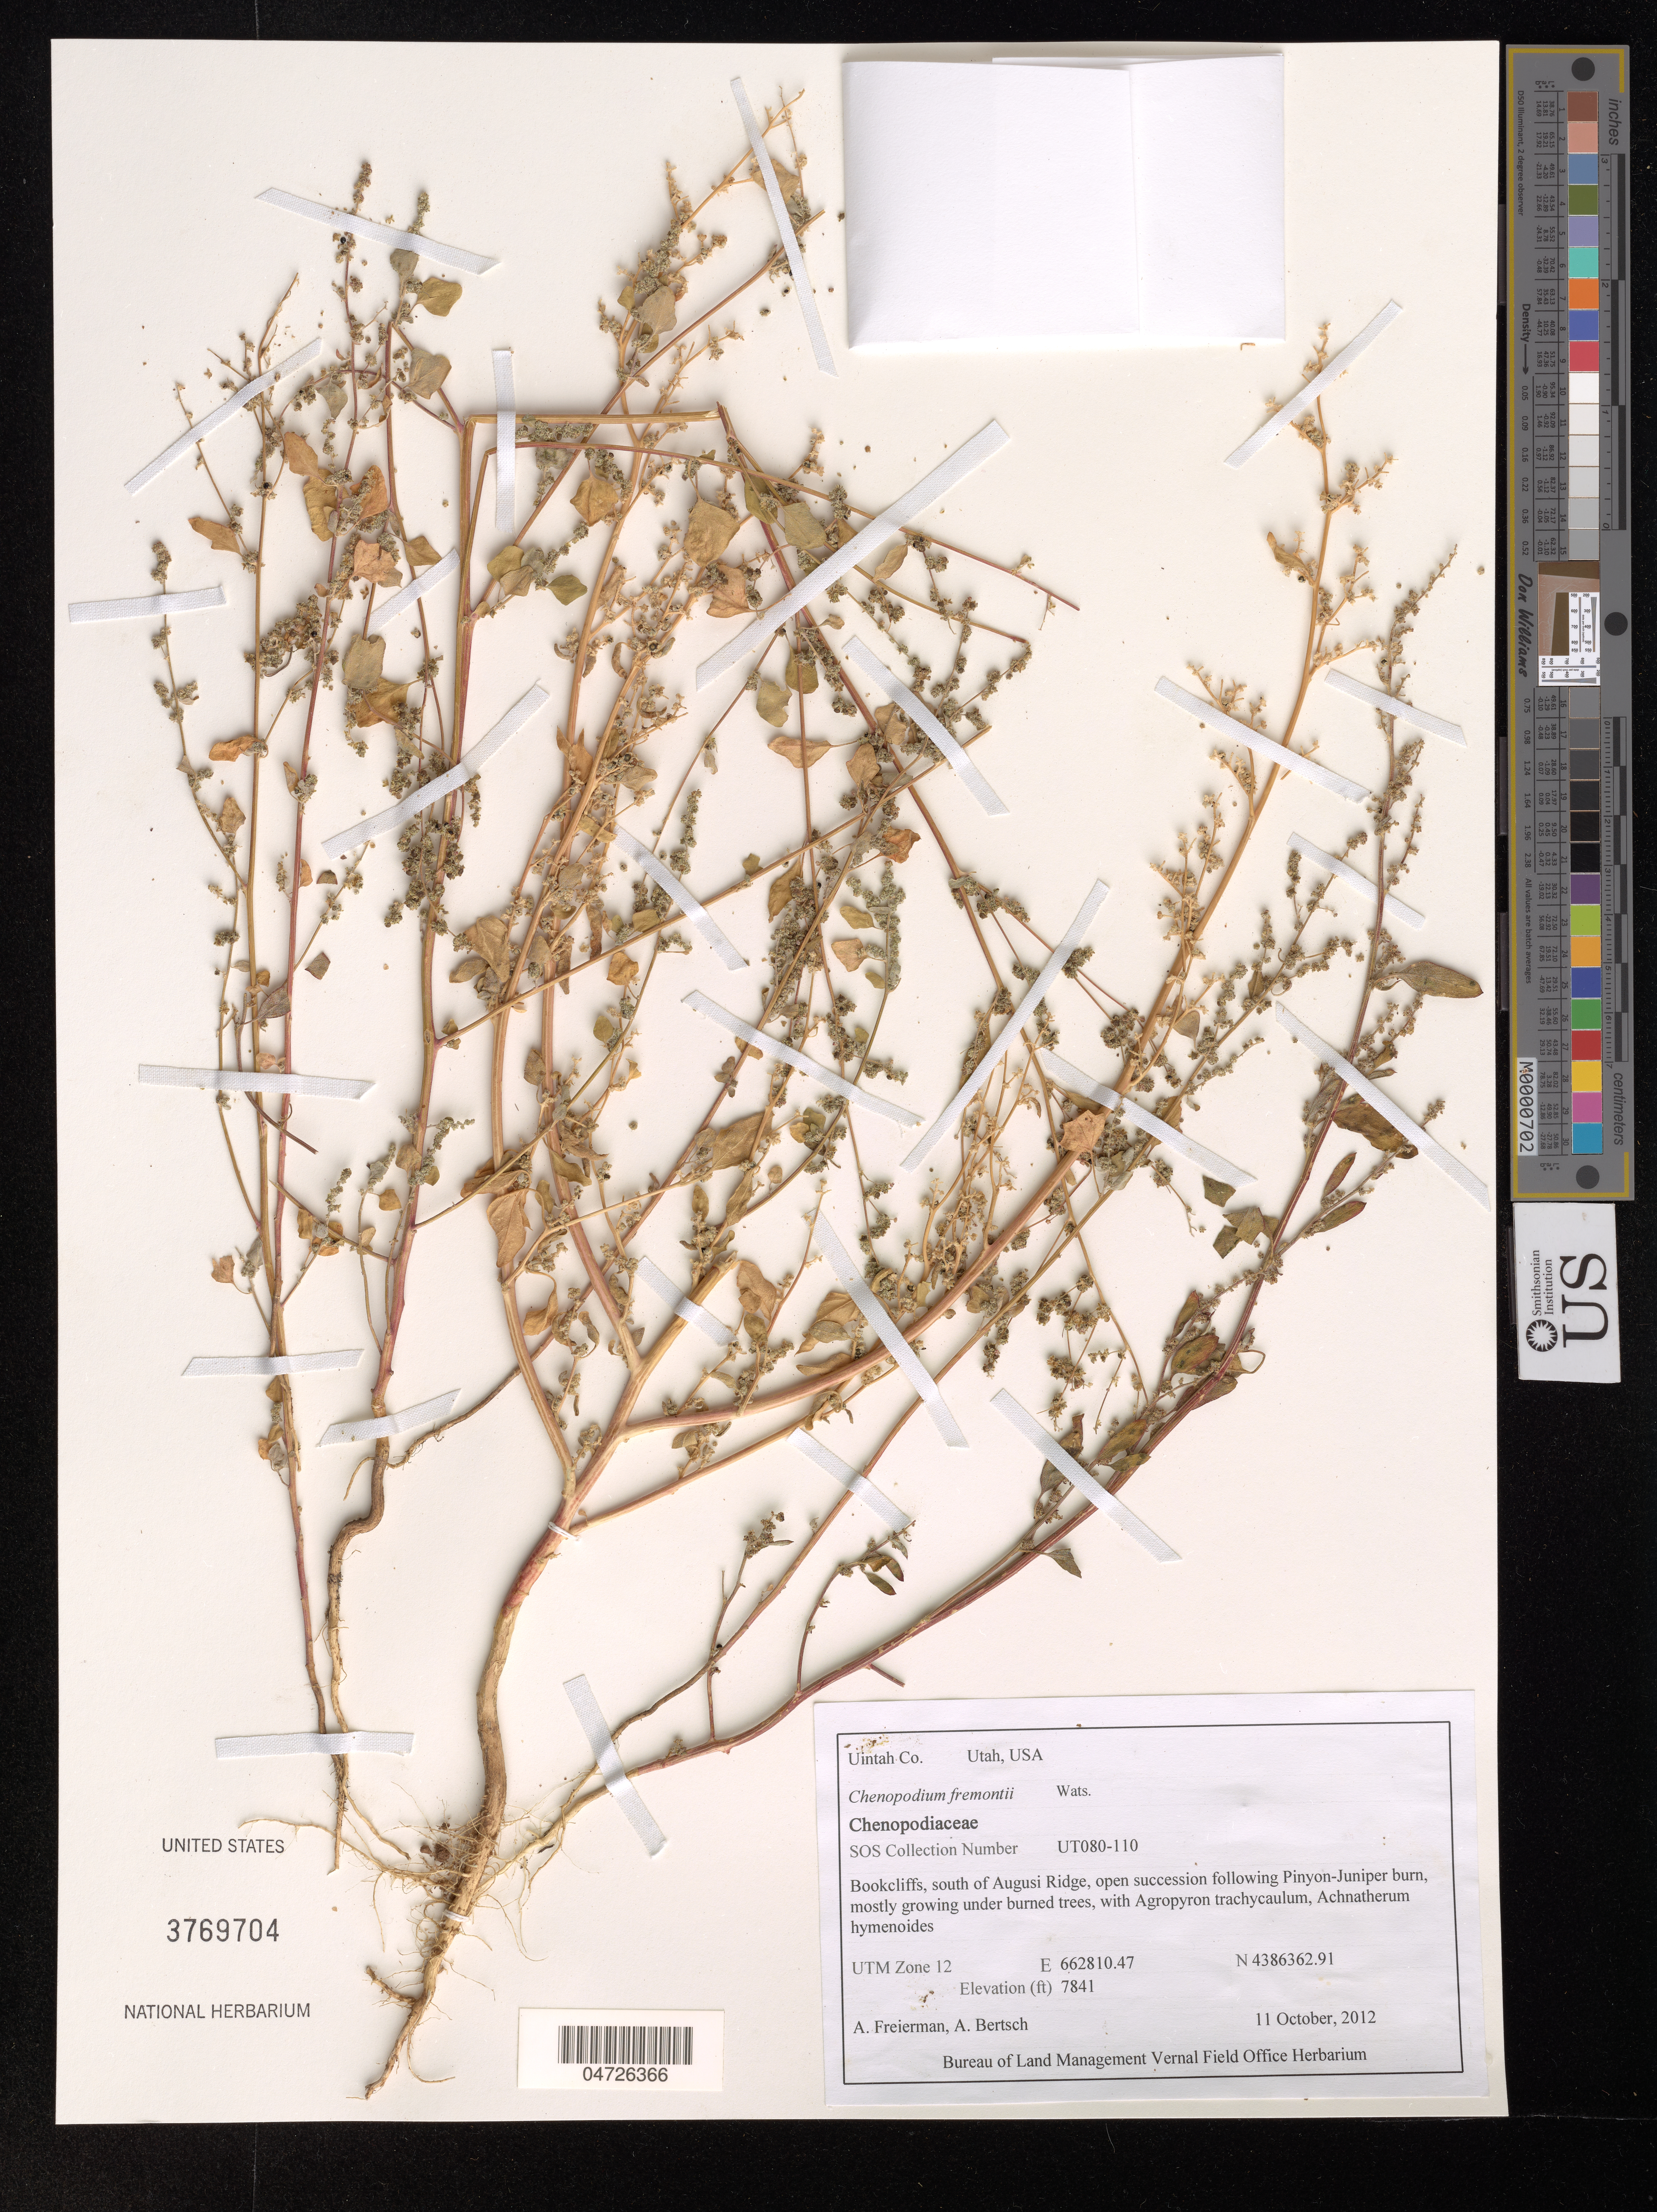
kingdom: Plantae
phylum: Tracheophyta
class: Magnoliopsida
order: Caryophyllales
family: Amaranthaceae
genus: Chenopodium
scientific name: Chenopodium fremontii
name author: S. Watson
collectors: A. Freierman & Bertsch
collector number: UT080-110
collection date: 2012-10-11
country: United States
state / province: Utah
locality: Bookcliffs, south of Augusi Ridge. UTM Zone 12.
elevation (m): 2390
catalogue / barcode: US 3769704